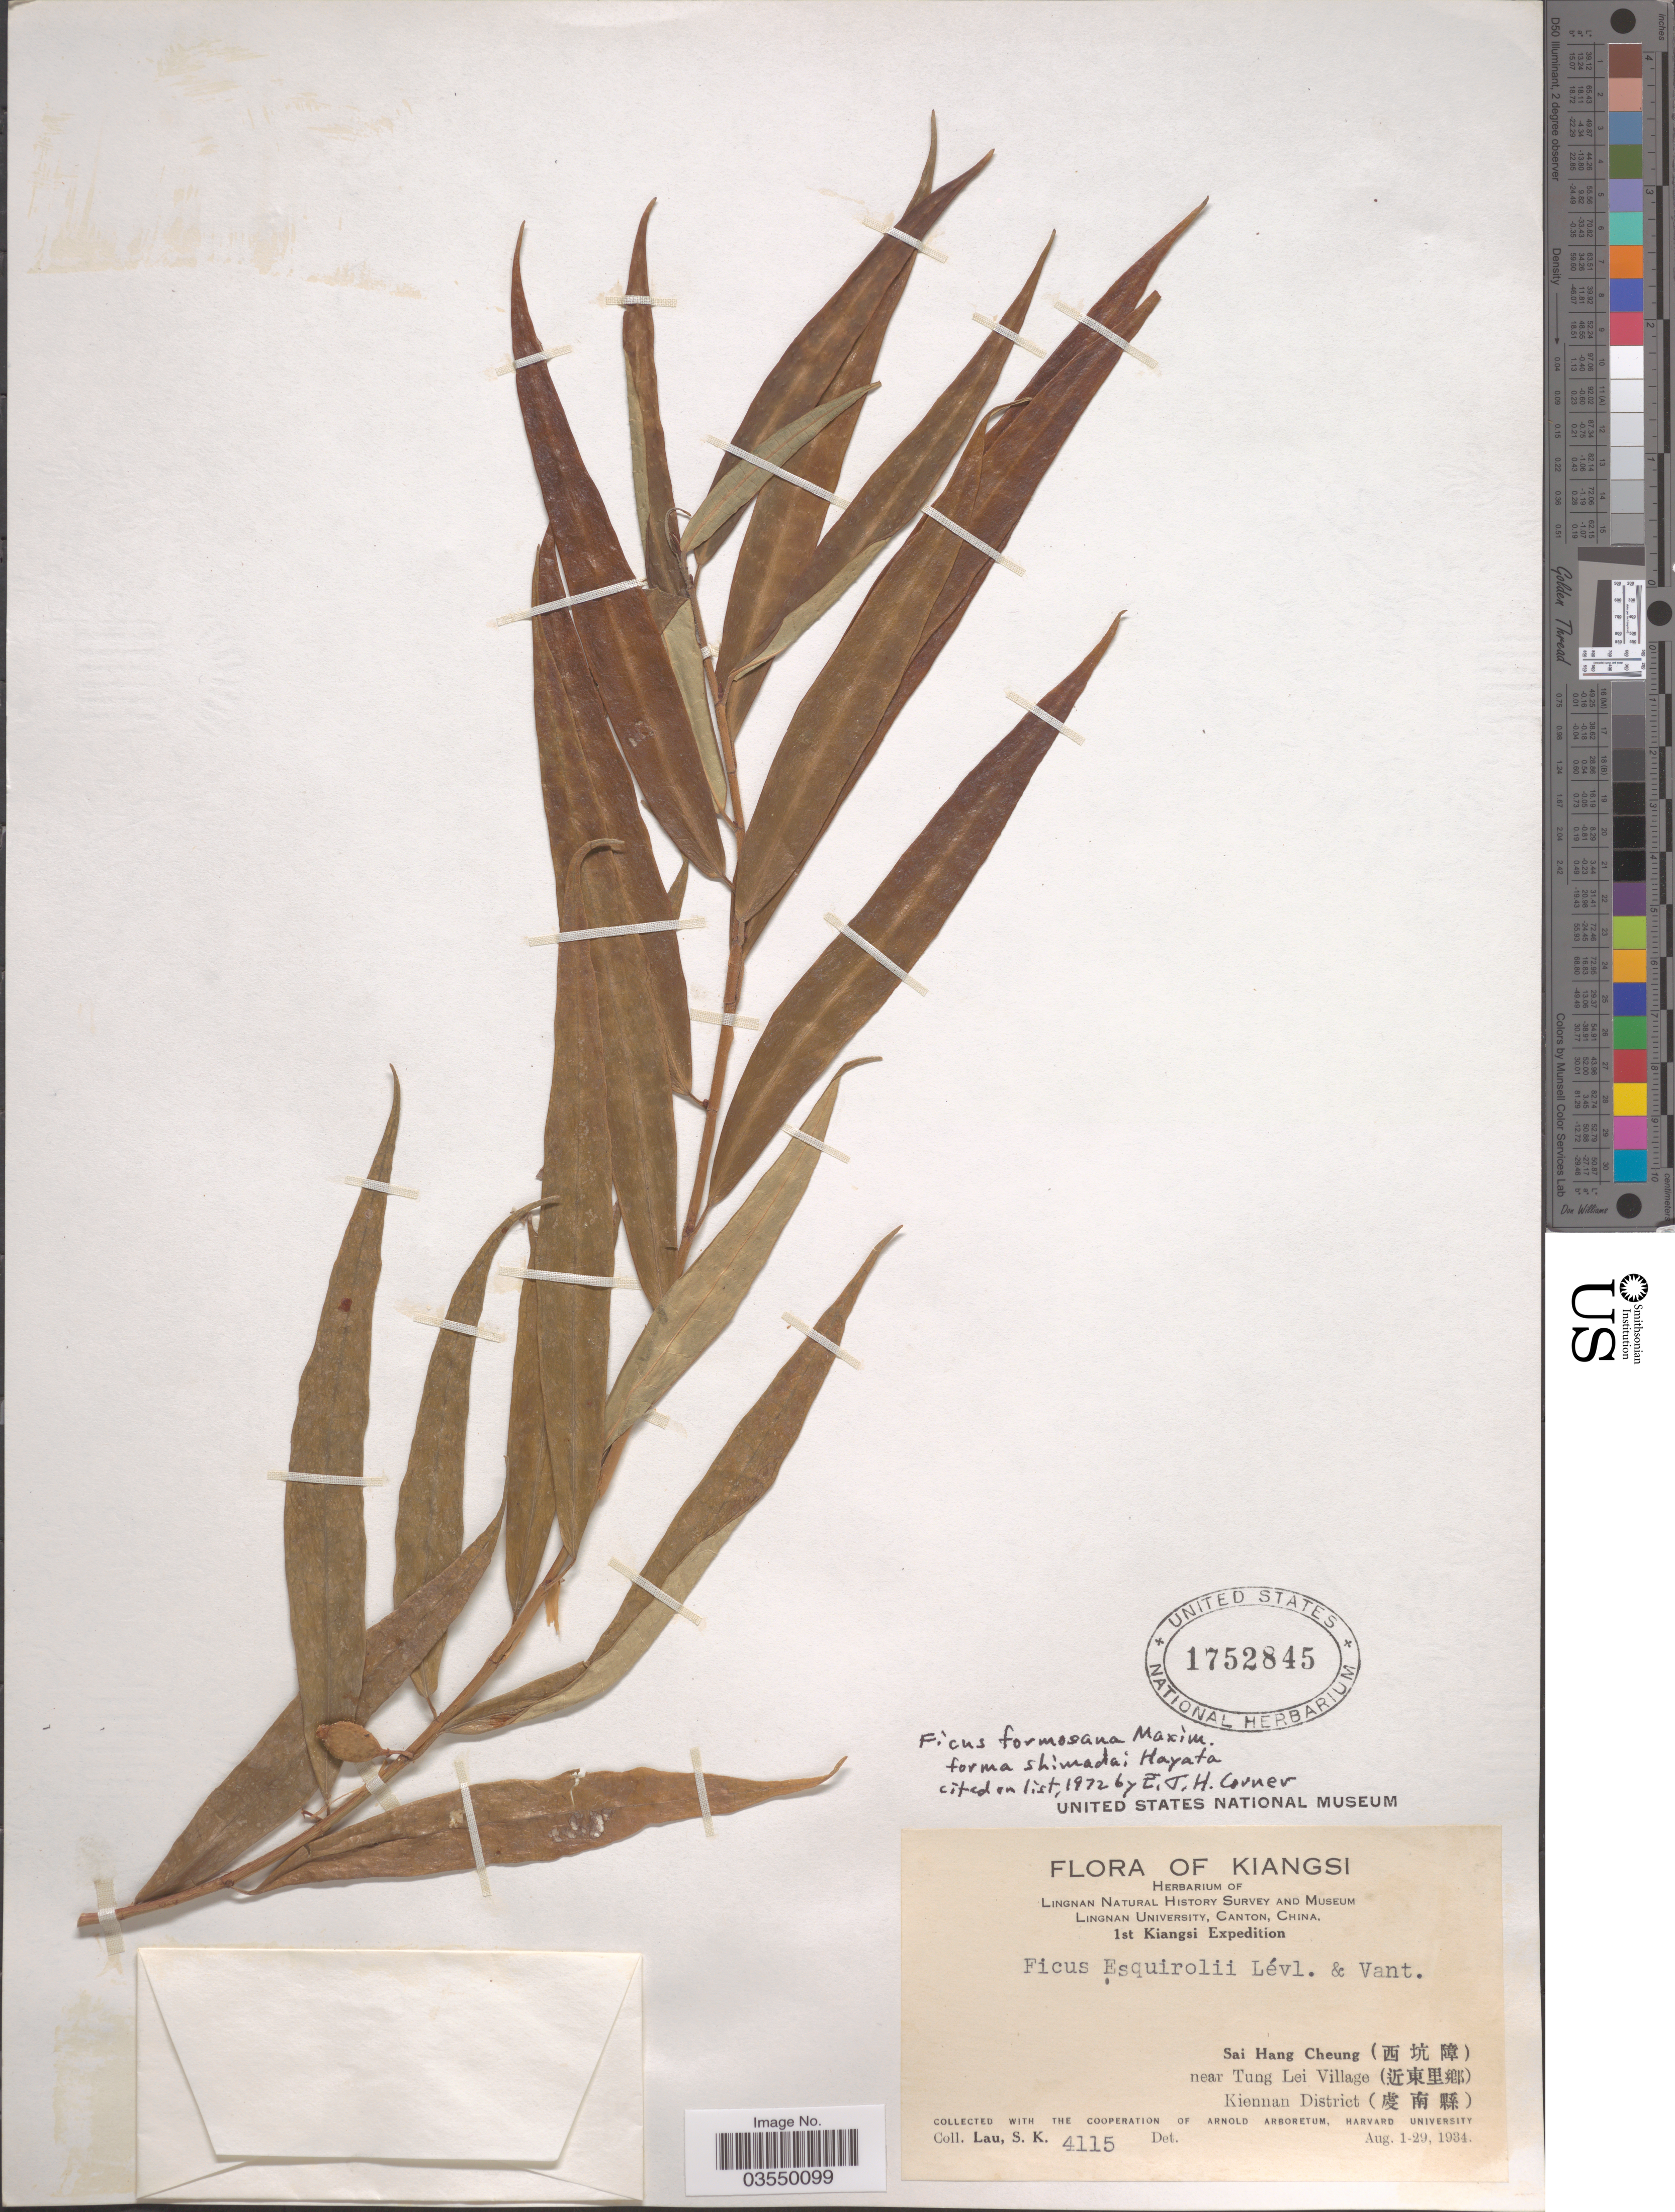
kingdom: Plantae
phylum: Tracheophyta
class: Magnoliopsida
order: Rosales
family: Moraceae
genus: Ficus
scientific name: Ficus formosana f. shimadai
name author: Hayata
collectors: S. K. Lau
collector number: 4115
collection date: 1934-08-01/1934-08-29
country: China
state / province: Jiangxi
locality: Kiangsi. Sai Hang Cheung (X) near Tung Lei Village (X) Kiennan District (X).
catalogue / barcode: US 1752845